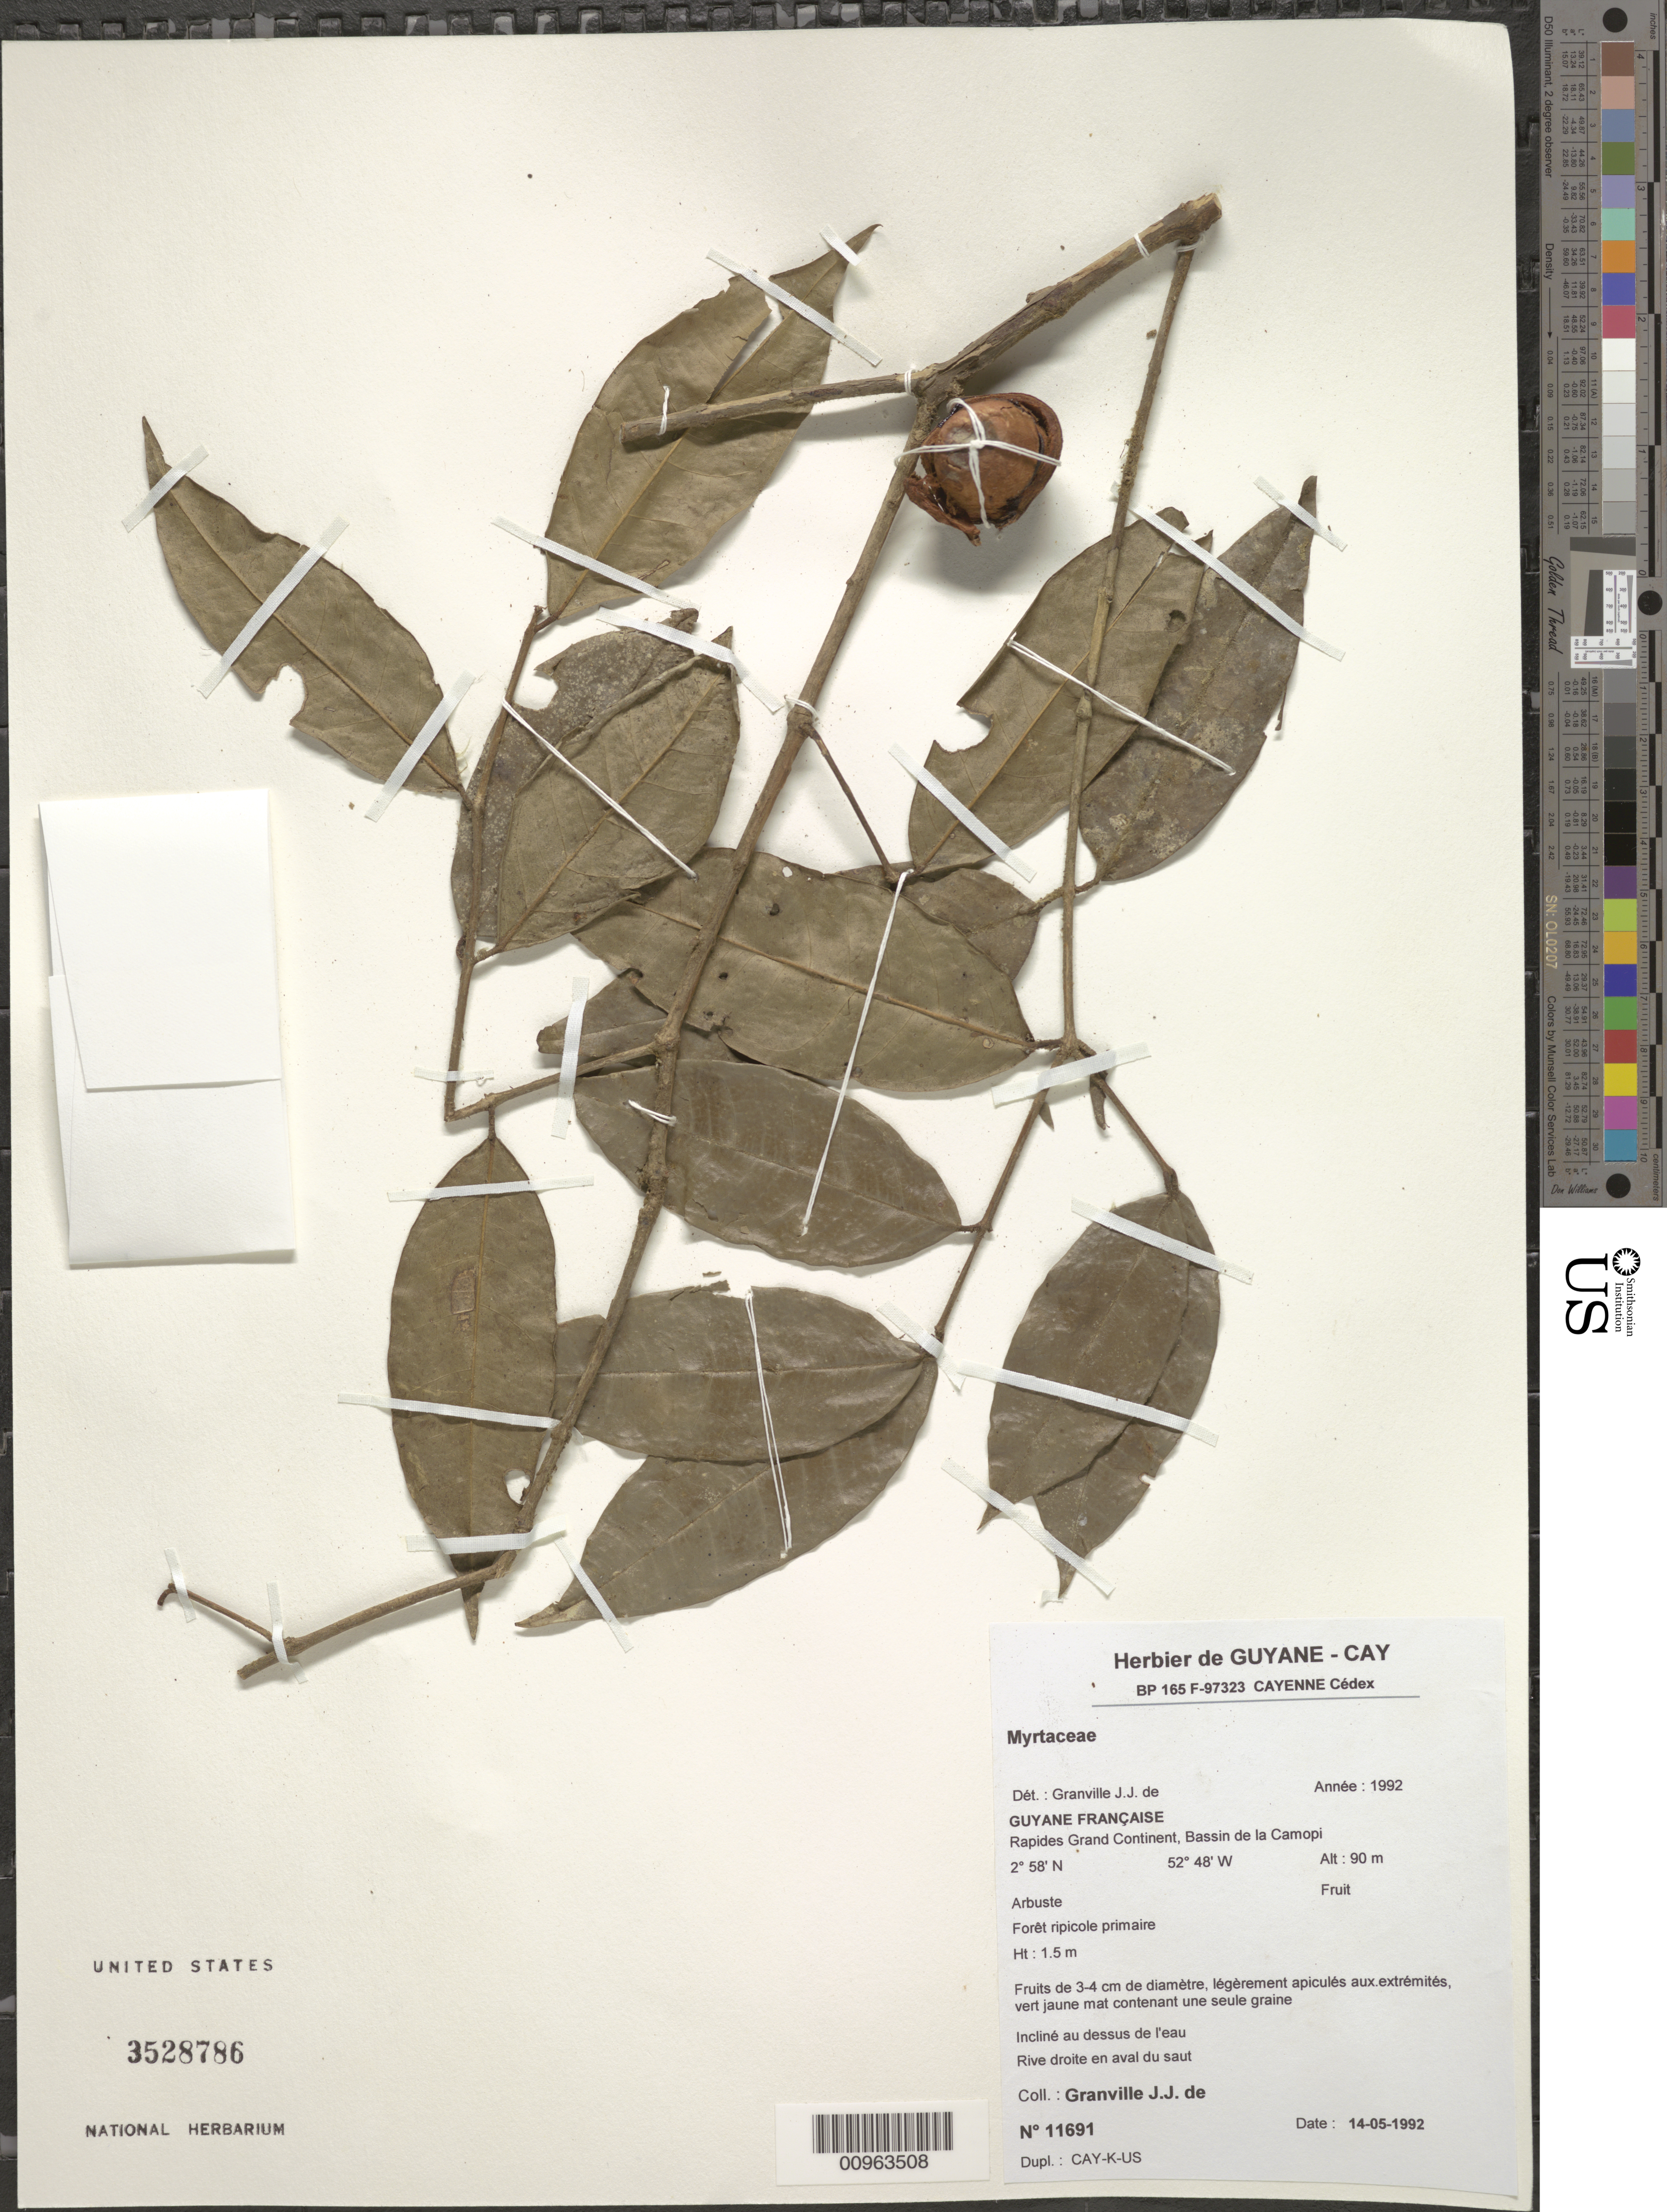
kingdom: Plantae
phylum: Tracheophyta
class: Magnoliopsida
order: Myrtales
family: Myrtaceae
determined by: Granville, J. J. de, (CAY), Institut de Recherche pour le Developpement (IRD) (FRENCH GUIANA)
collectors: J.-J. de Granville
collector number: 11691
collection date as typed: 14-May-92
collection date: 1992-05-14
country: French Guiana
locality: Rapides Grand Continent, Bassin de la Camopi. Rive droite en aval du saut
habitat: Foret ripicole primaire. Incline au dessus de l'eau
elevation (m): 90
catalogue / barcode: US 3528786